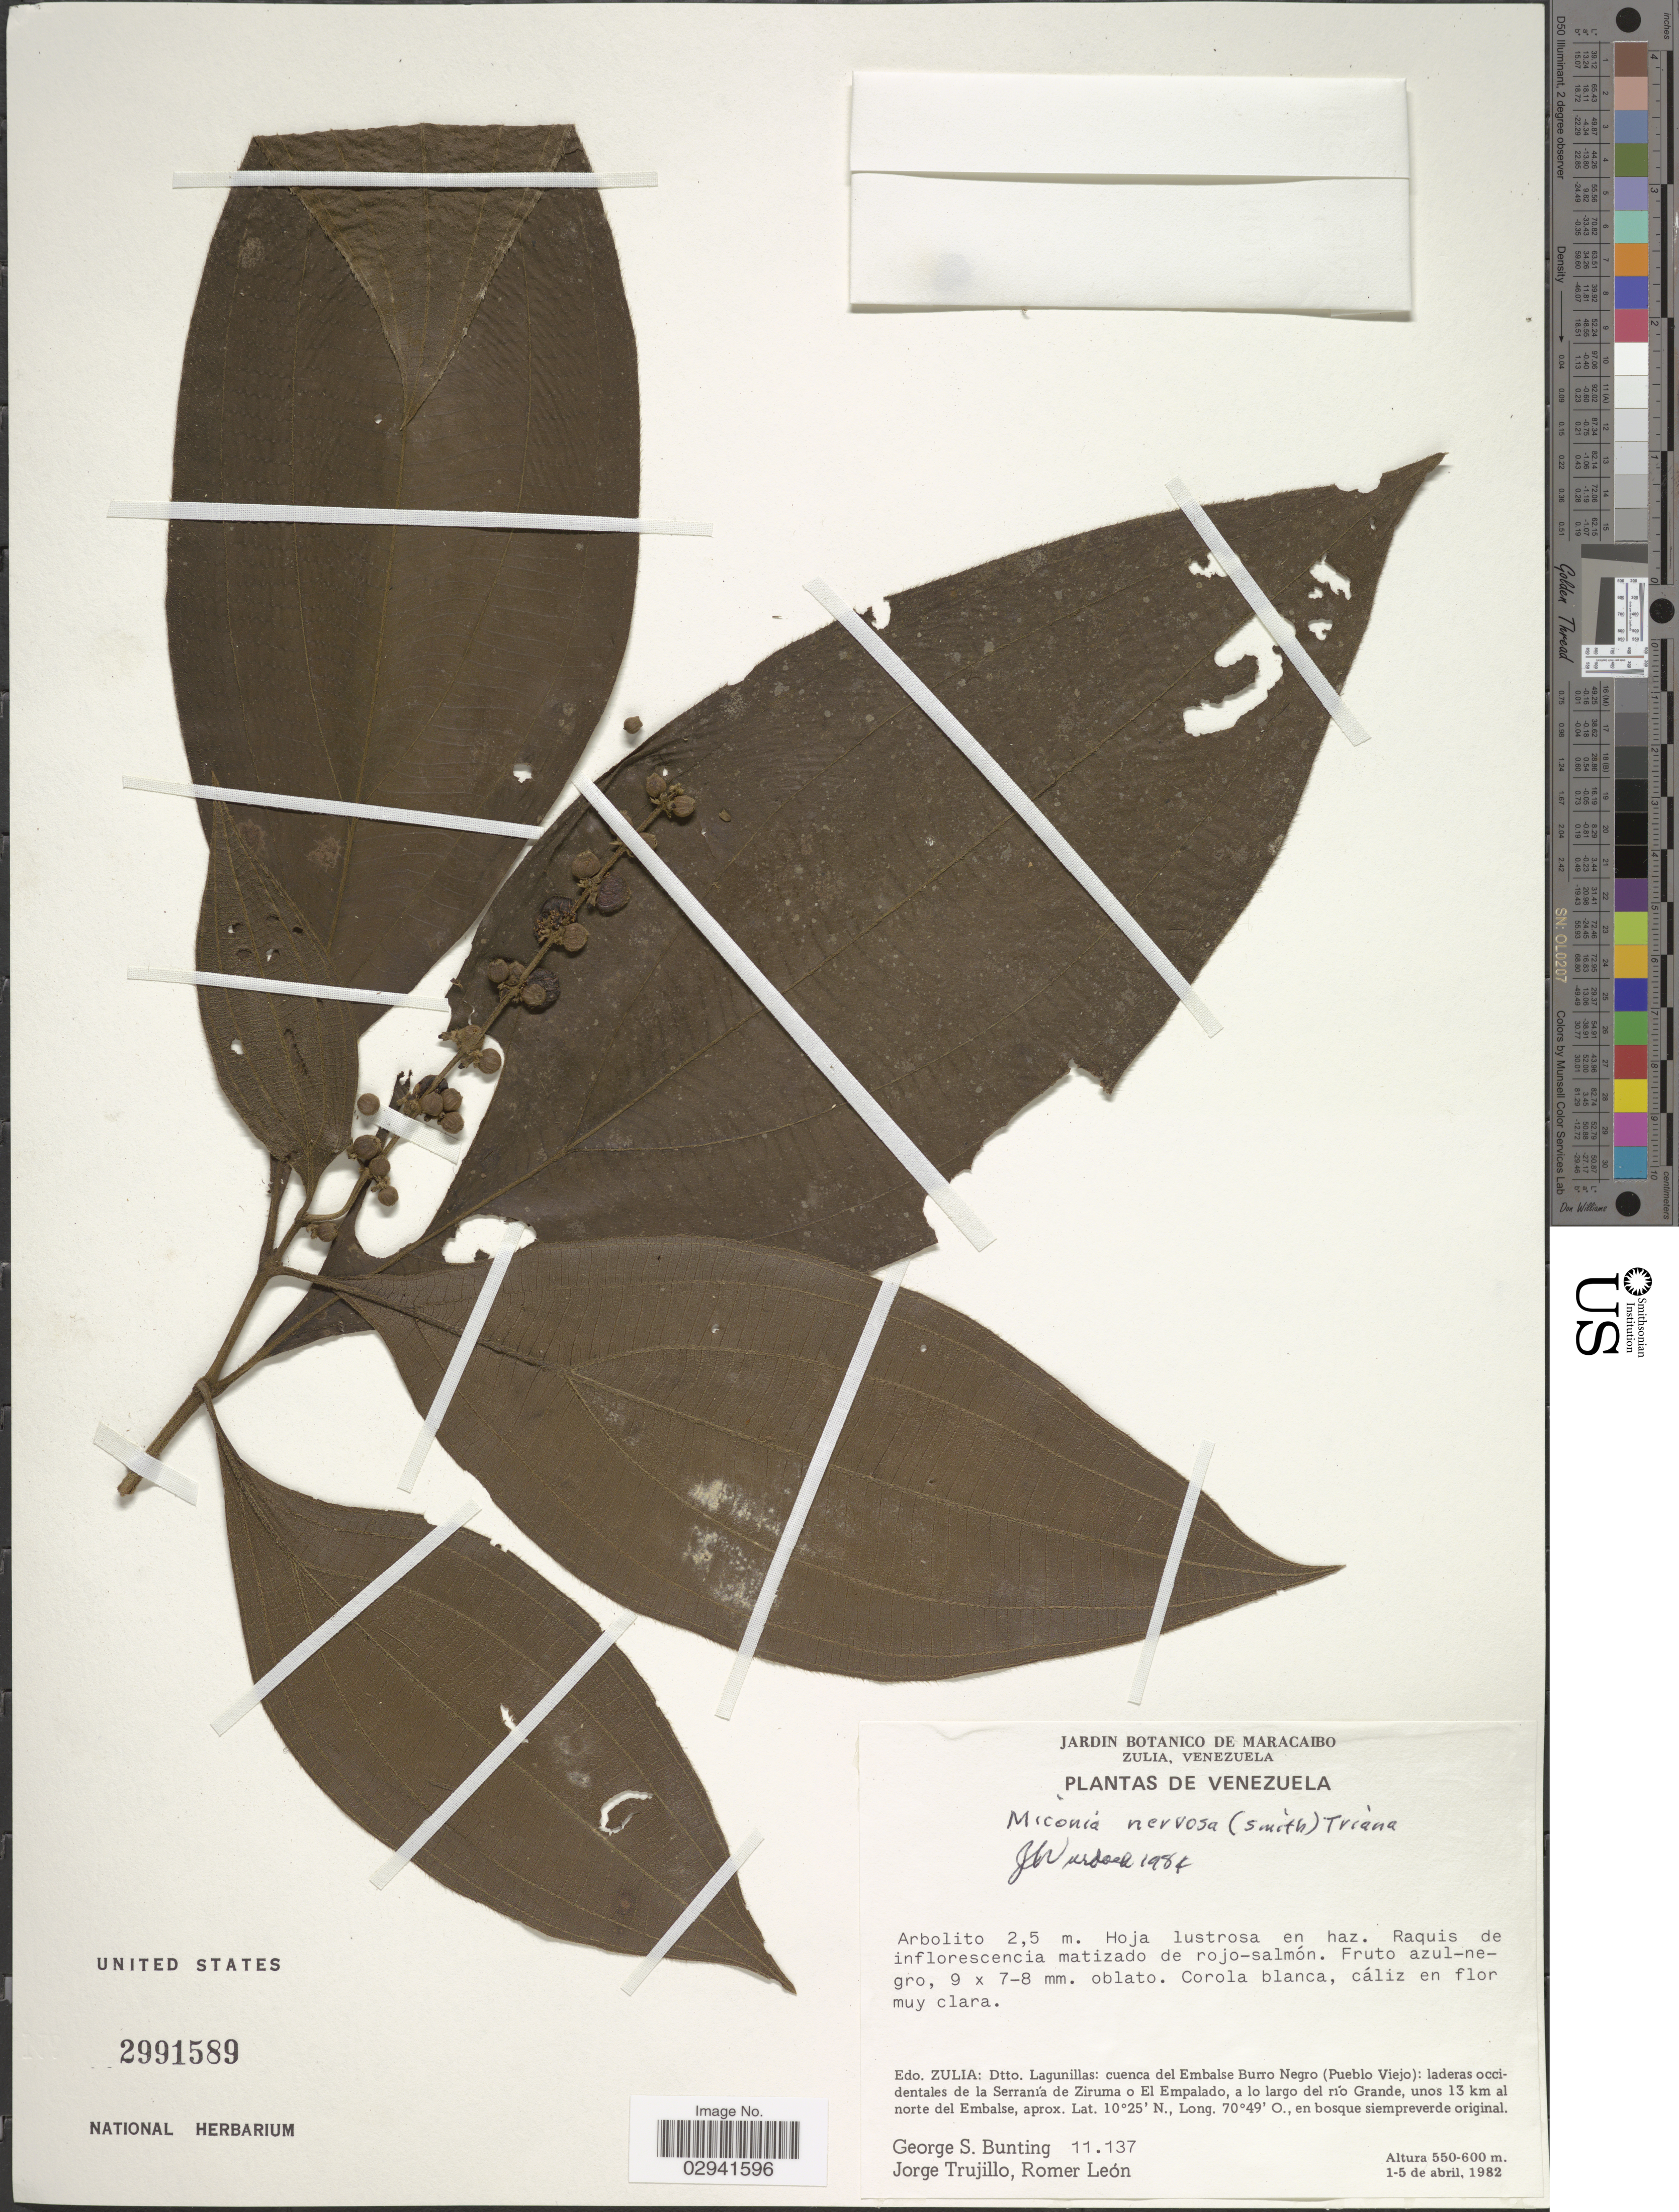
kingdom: Plantae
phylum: Tracheophyta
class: Magnoliopsida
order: Myrtales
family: Melastomataceae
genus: Miconia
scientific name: Miconia nervosa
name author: (Sm.) Triana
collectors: G. S. Bunting, J. Trujillo & R. León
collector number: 11137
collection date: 1982-04-01/1982-04-05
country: Venezuela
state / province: Zulia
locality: Edo. Zulia: Dtto. Lagunillas: cuenca del Embalse Burro Negro (Pueblo Viejo): laderas occidentales de la Serranía de Ziruma o El Empalado, a lo largo del río Grande, unos 13 km al norte del Embalse.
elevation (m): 550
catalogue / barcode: US 2991589